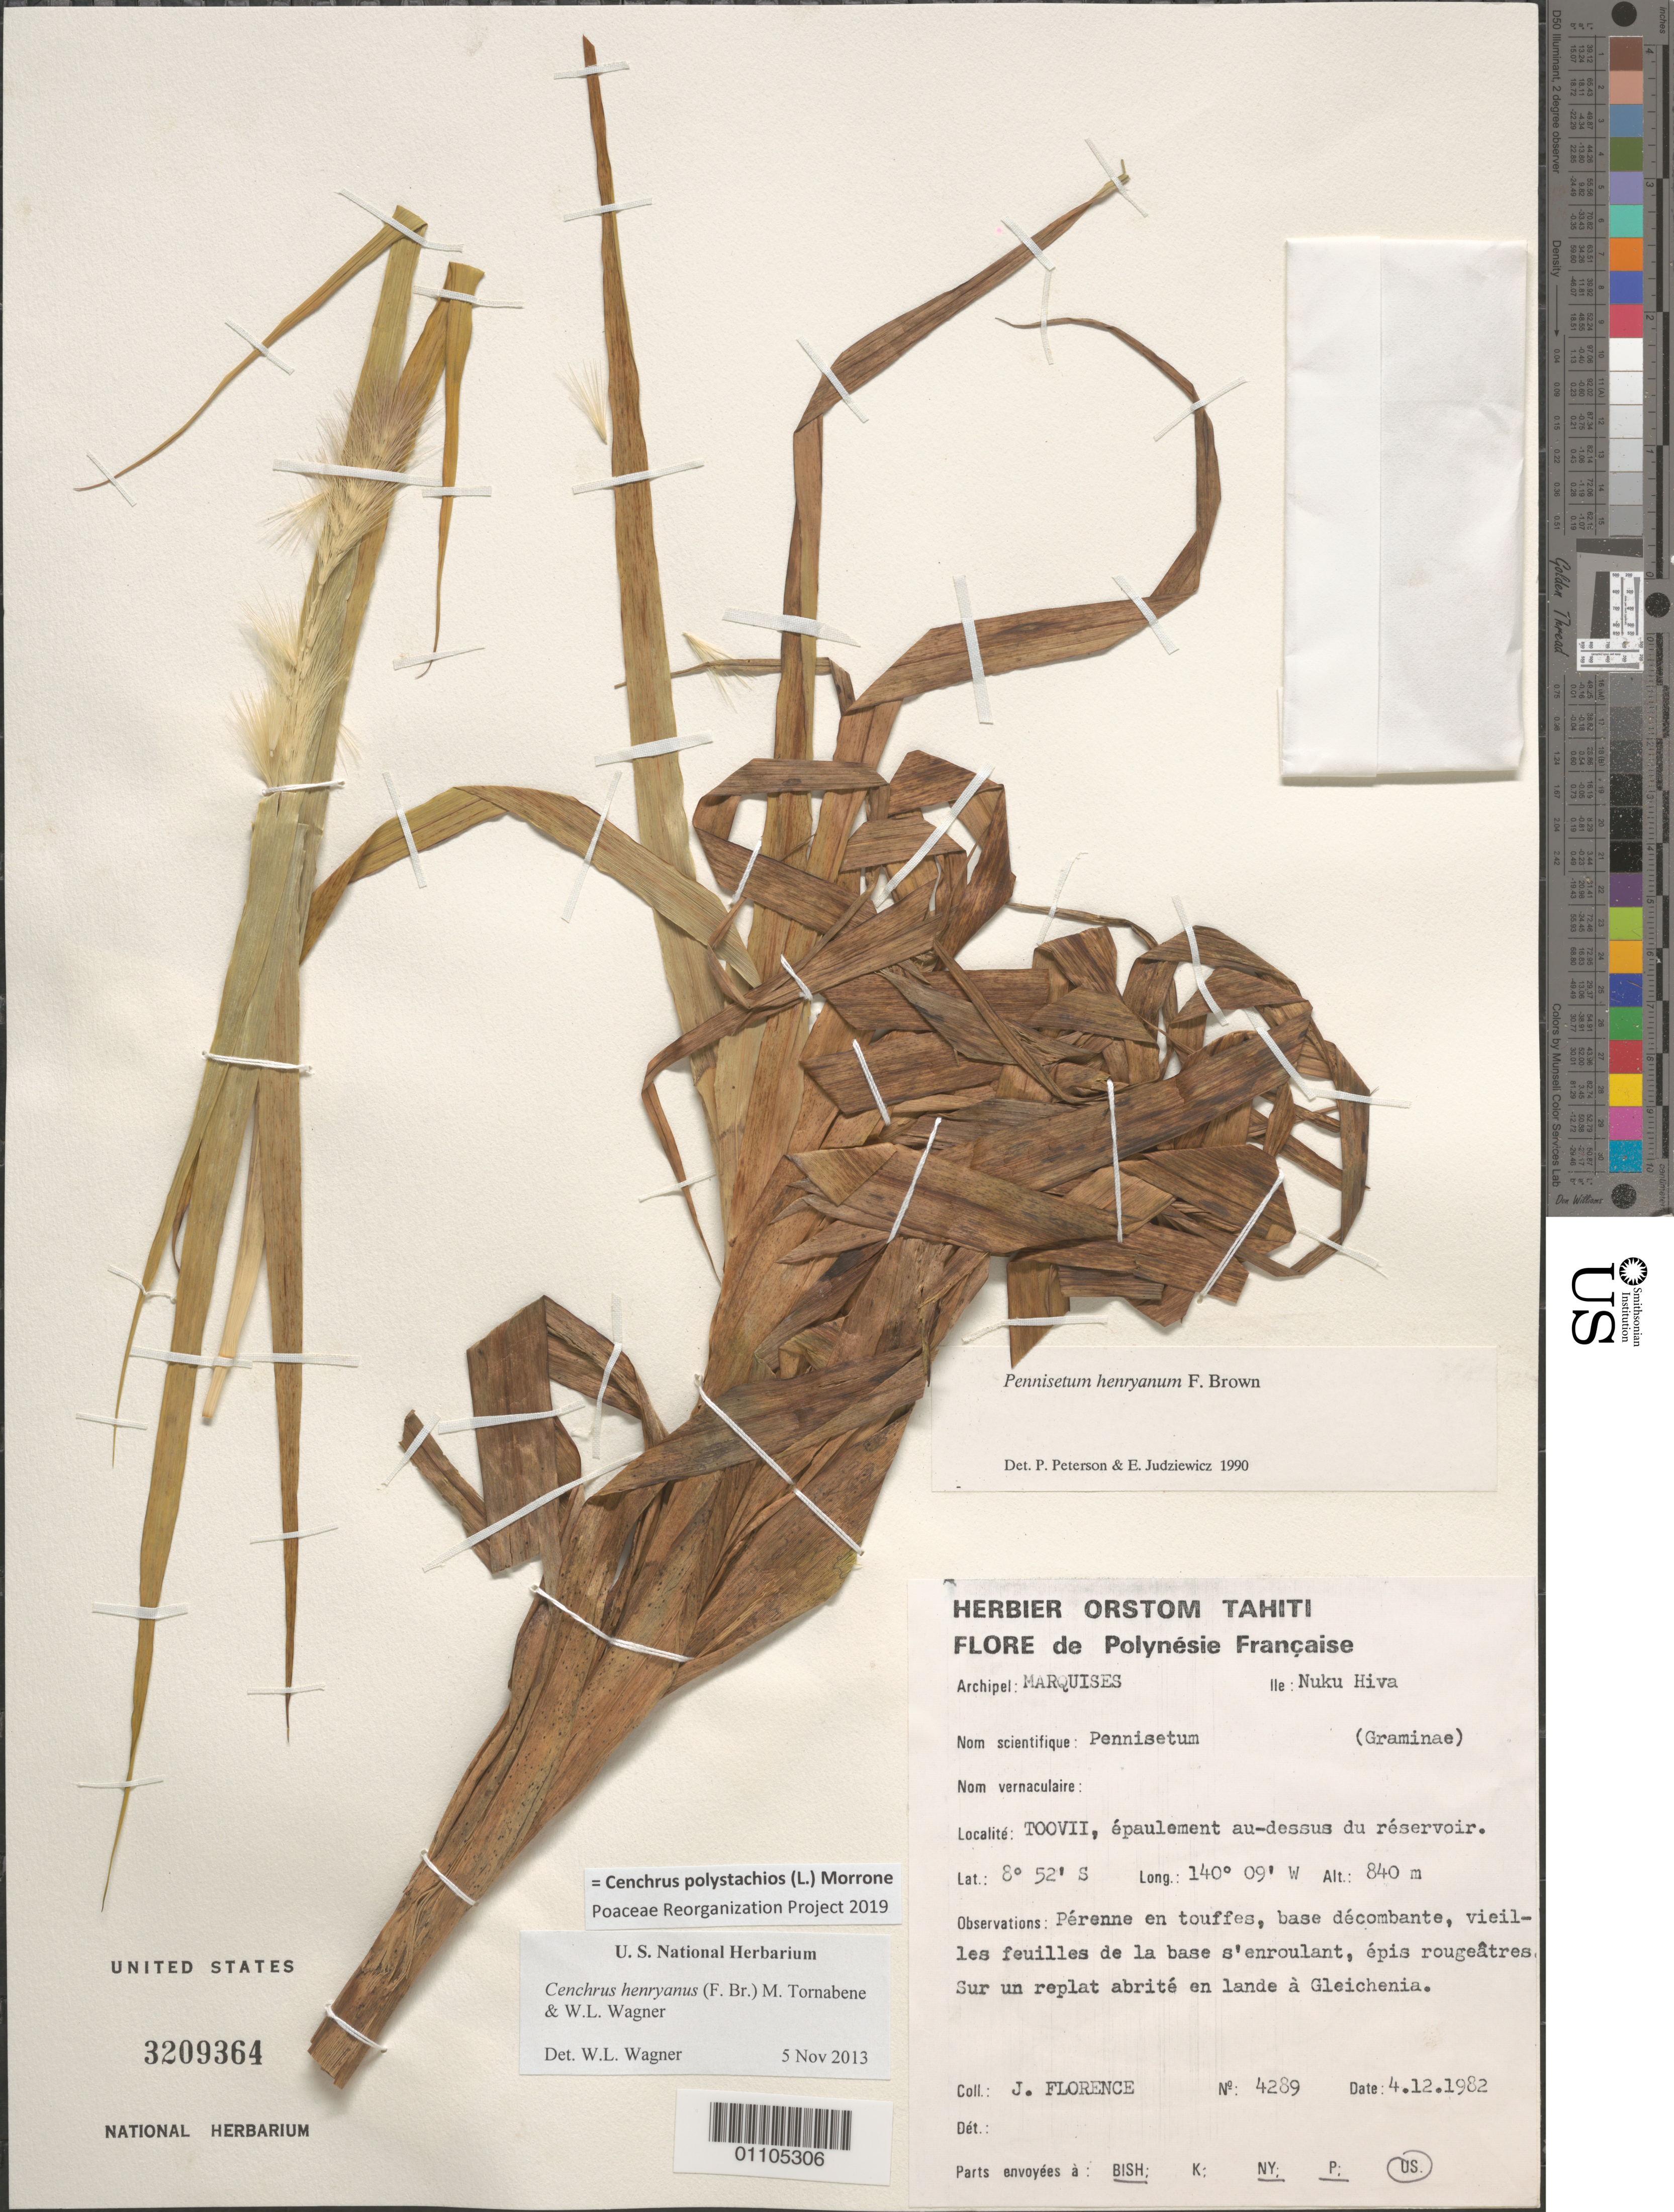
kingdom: Plantae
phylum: Tracheophyta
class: Liliopsida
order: Poales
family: Poaceae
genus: Cenchrus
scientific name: Cenchrus polystachios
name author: (L.) Morrone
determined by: Poaceae Reorganization Project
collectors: J. Florence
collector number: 4289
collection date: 1982-12-04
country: French Polynesia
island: Nuku Hiva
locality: Toovii, épaulement au-dessus du réservoir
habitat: sur un replat abrite en lande a Gleichenia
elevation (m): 840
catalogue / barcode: US 3209364